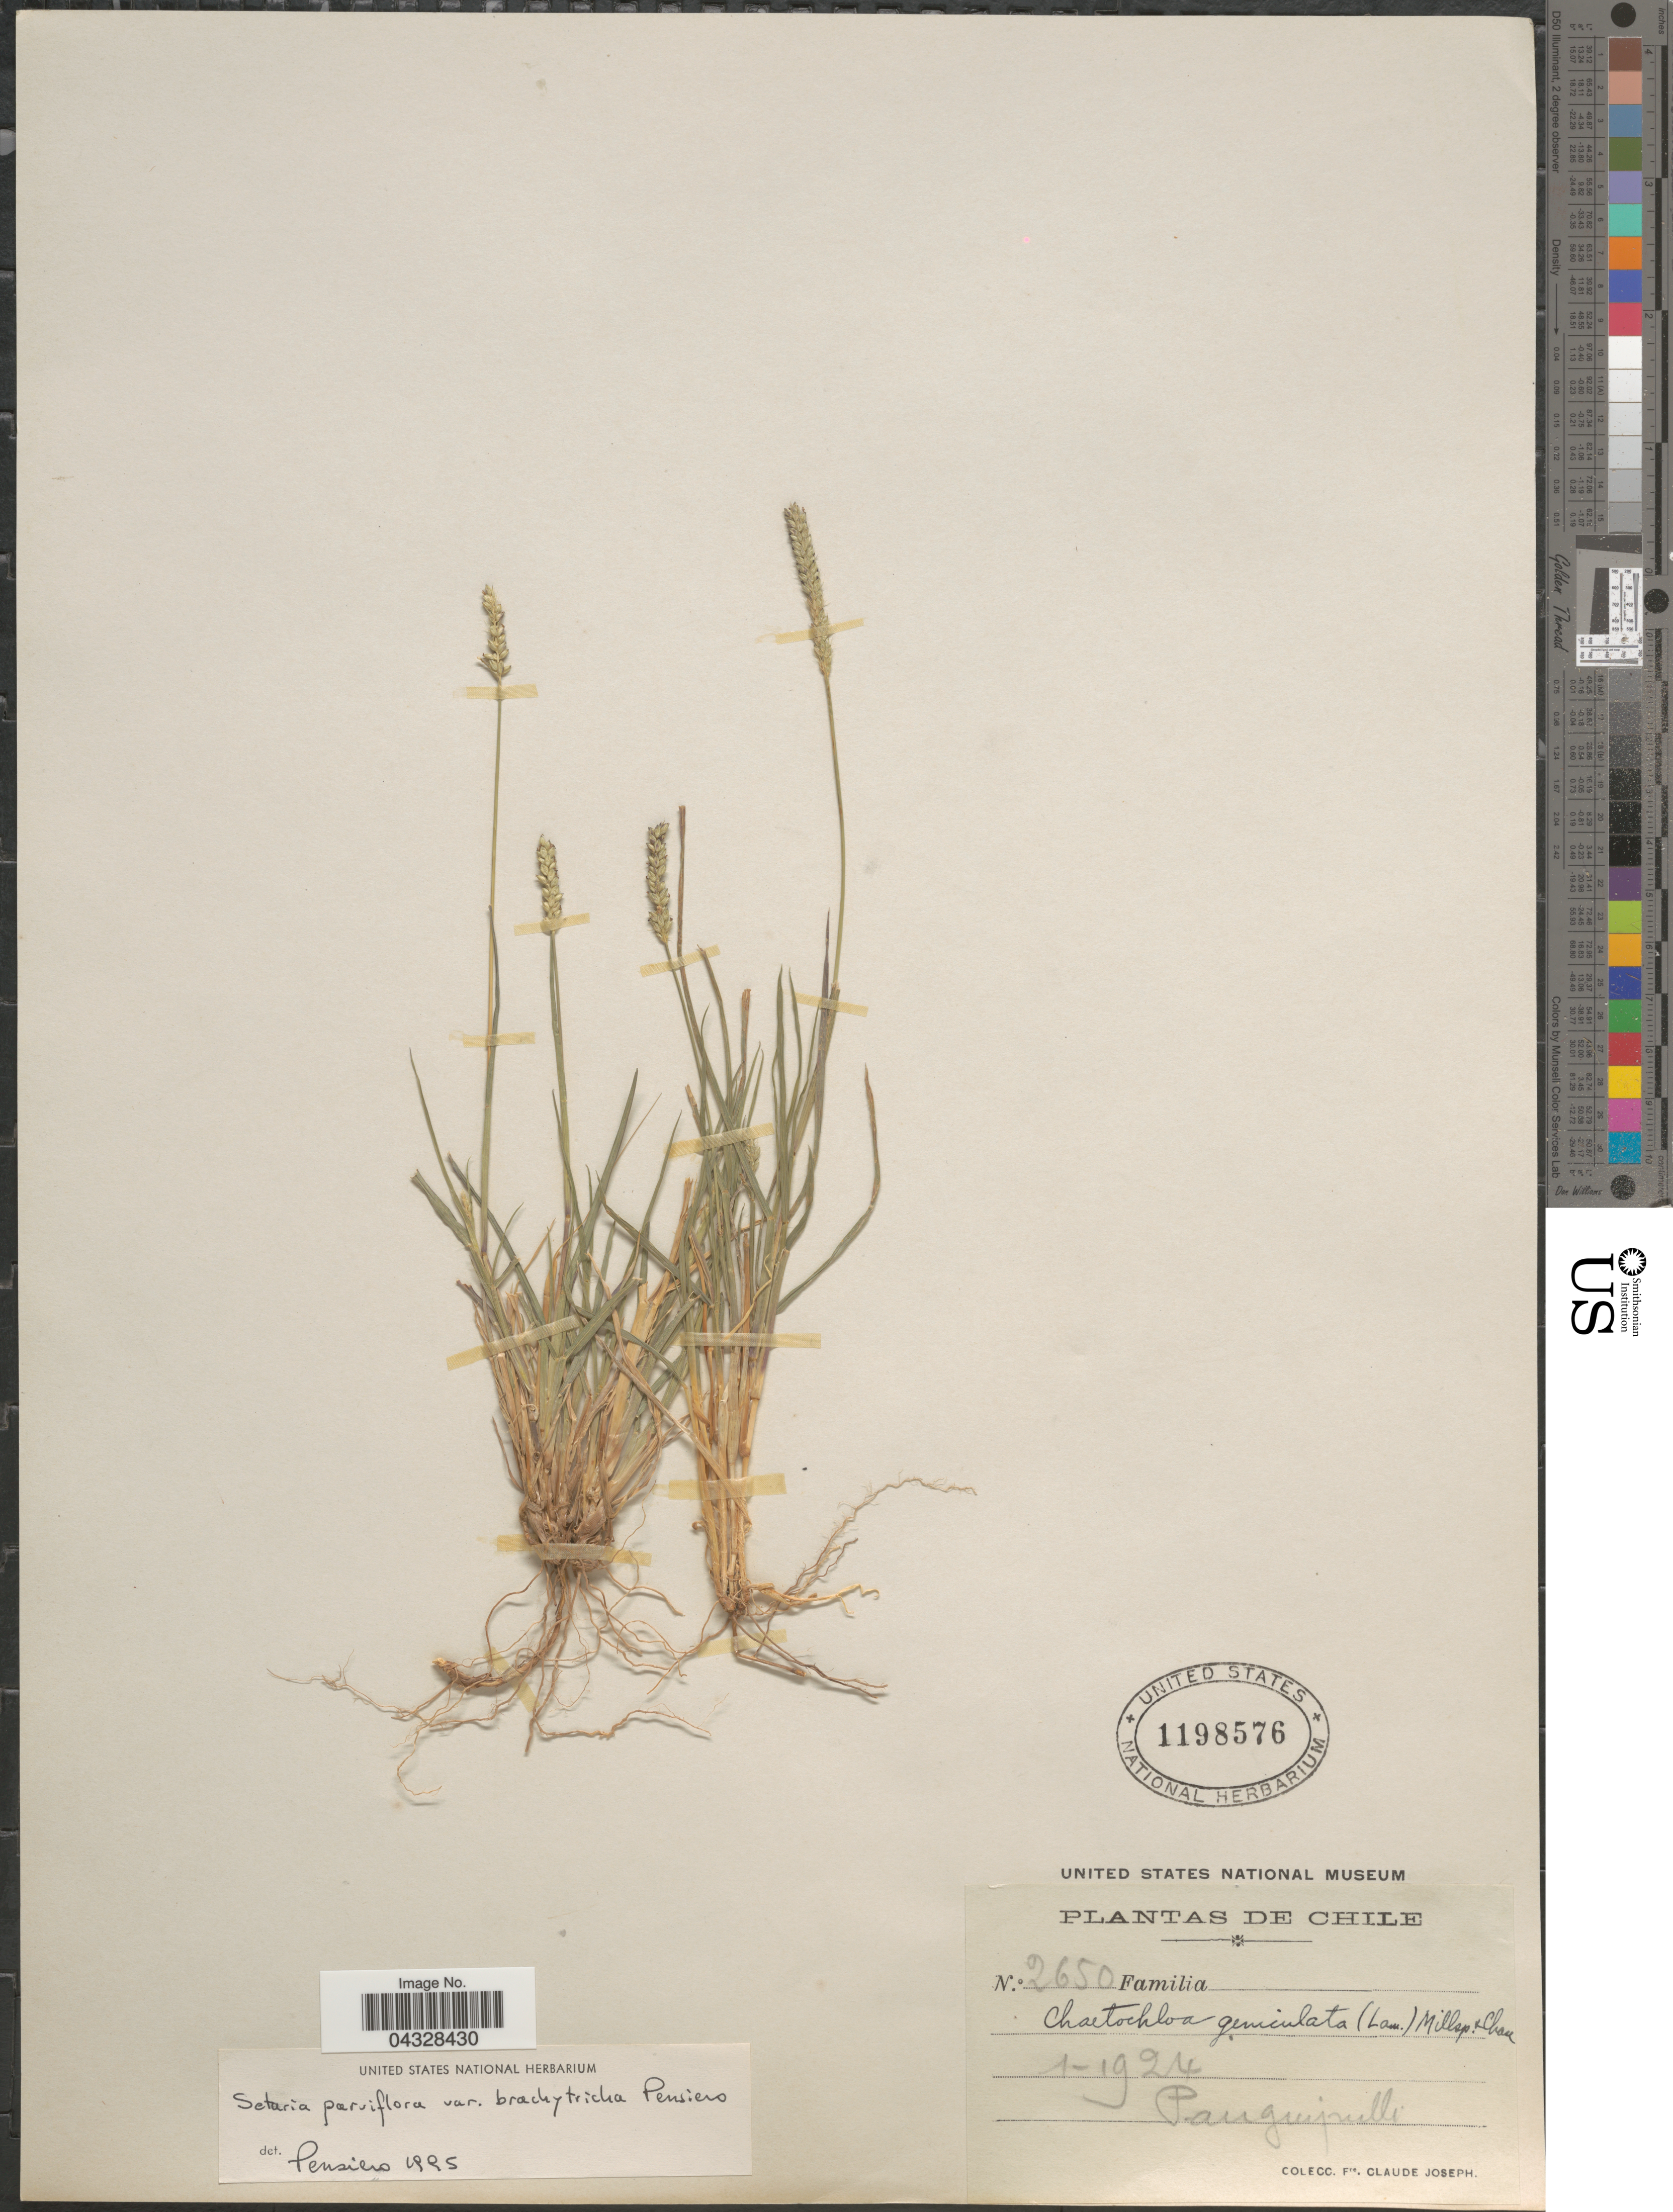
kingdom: Plantae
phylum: Tracheophyta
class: Liliopsida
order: Poales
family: Poaceae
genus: Setaria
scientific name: Setaria parviflora var. brachytricha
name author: Pensiero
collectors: Frere Claude Joseph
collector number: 2650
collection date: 1924-01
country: Chile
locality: Panguipulli.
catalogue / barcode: US 1198576